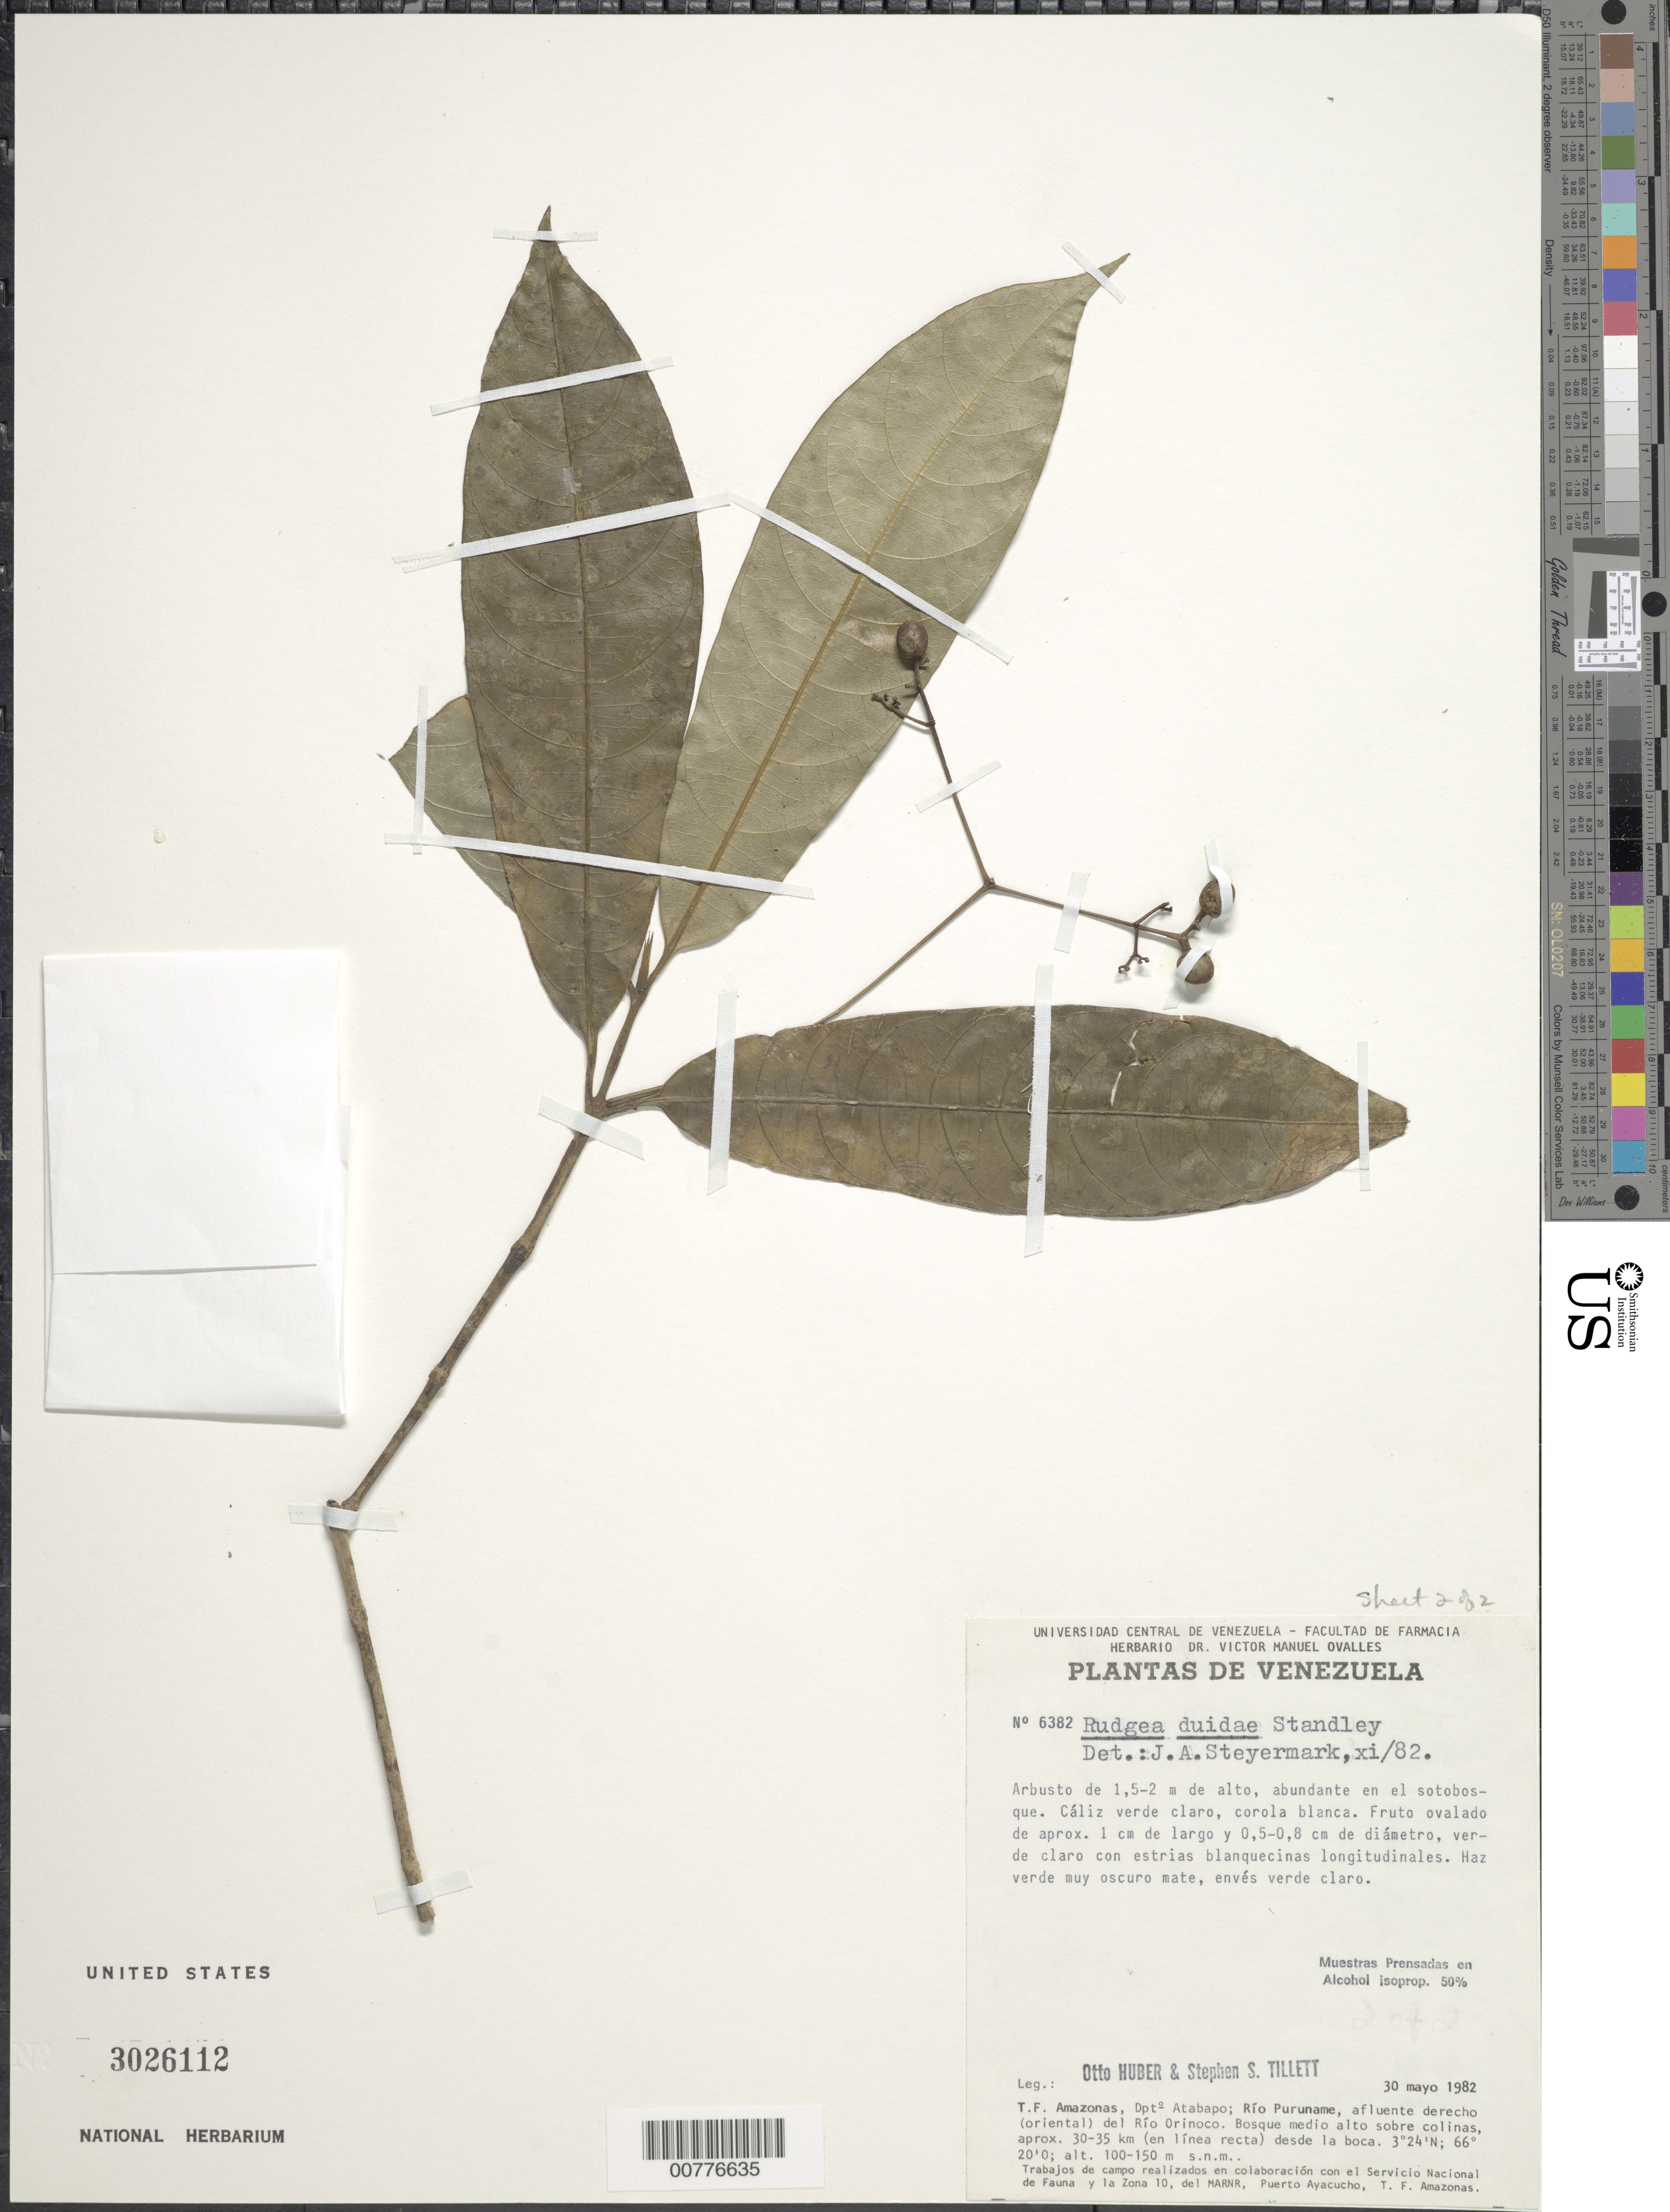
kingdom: Plantae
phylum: Tracheophyta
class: Magnoliopsida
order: Gentianales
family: Rubiaceae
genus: Rudgea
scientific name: Rudgea duidae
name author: (Standl.) Steyerm.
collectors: O. Huber & S. S. Tillett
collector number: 6382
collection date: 1982-05-30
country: Venezuela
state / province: Amazonas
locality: T. F. Amazonas, Dpto Atabapo, Rio Puruname, afluente derecho (oriental) del Rio Orinoco, approx. 30-35 km (en linea recta) desde la boca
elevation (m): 100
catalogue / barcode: US 3026112